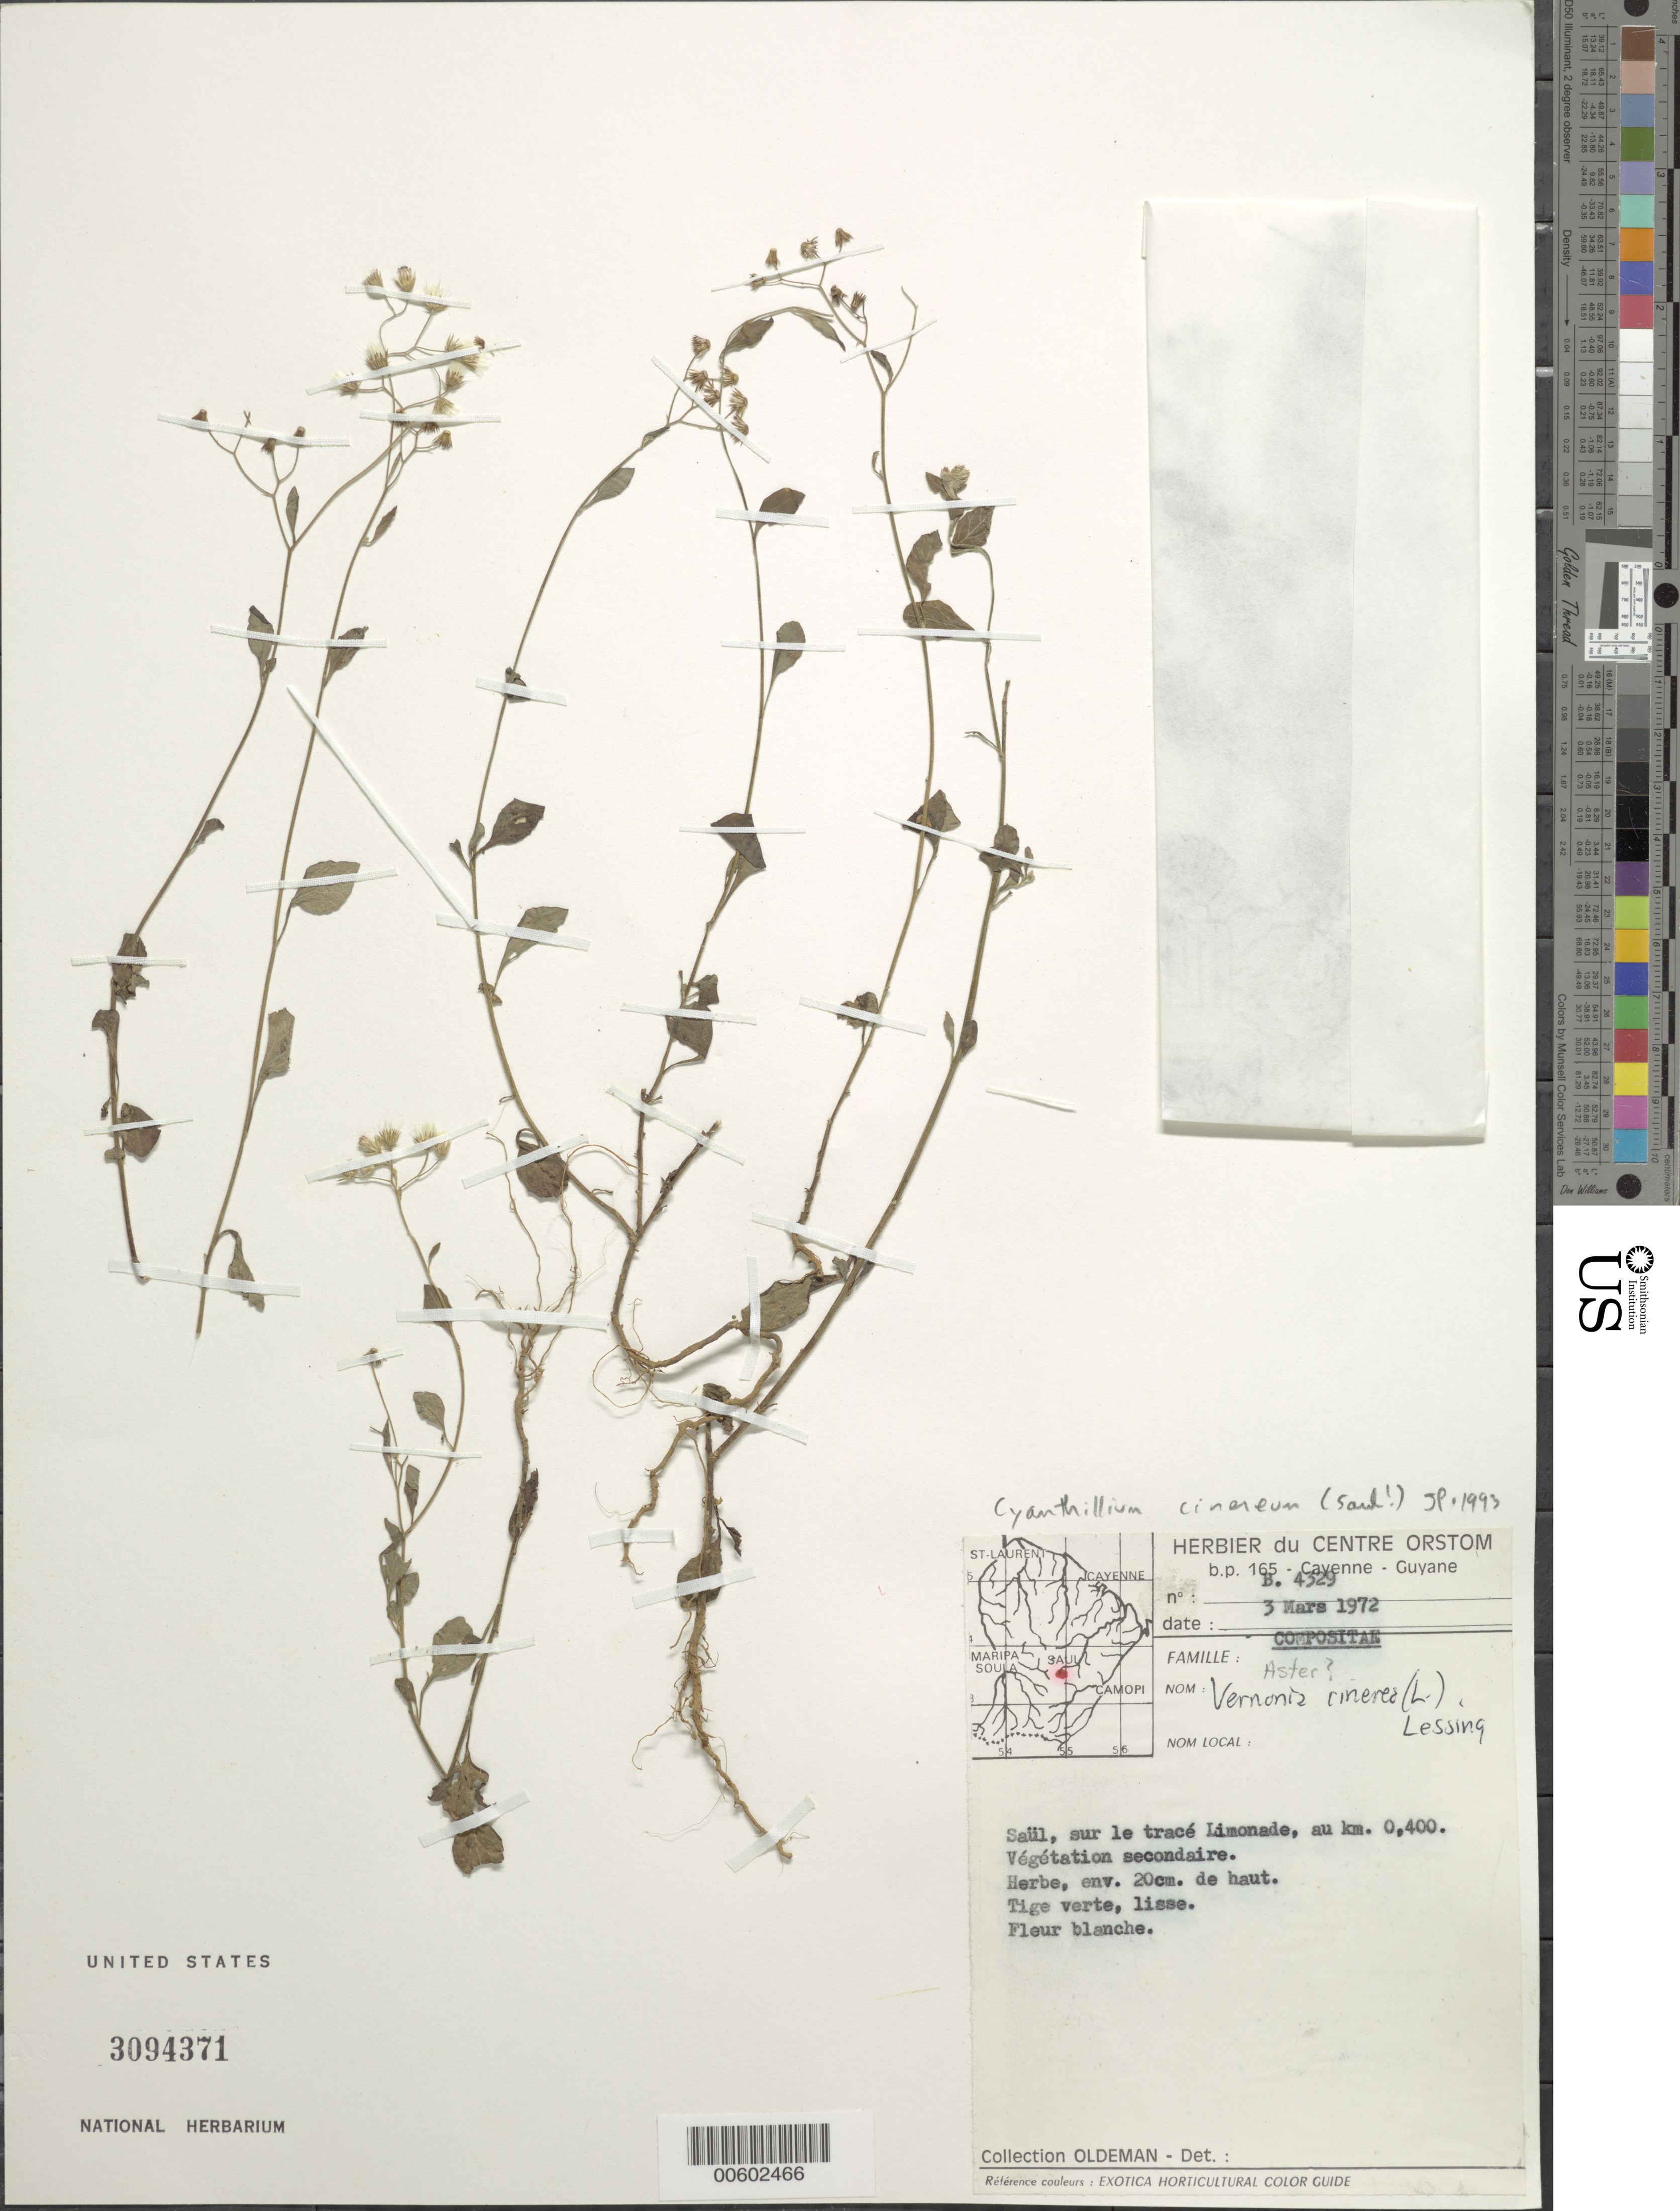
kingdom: Plantae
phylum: Tracheophyta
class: Magnoliopsida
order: Asterales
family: Asteraceae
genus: Cyanthillium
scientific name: Cyanthillium cinereum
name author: (L.) H. Rob.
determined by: Funk, Vicki A., (BOT), Smithsonian Institution - National Museum of Natural History (UNITED STATES)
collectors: R. Oldeman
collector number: B 4329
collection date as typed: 3-Mar-72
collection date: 1972-03-03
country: French Guiana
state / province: Saint-Laurent-du-Maroni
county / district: Saül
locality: Saül, sur la tracé Limonade, au km 0.4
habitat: Secondary vegetation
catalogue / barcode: US 3094371